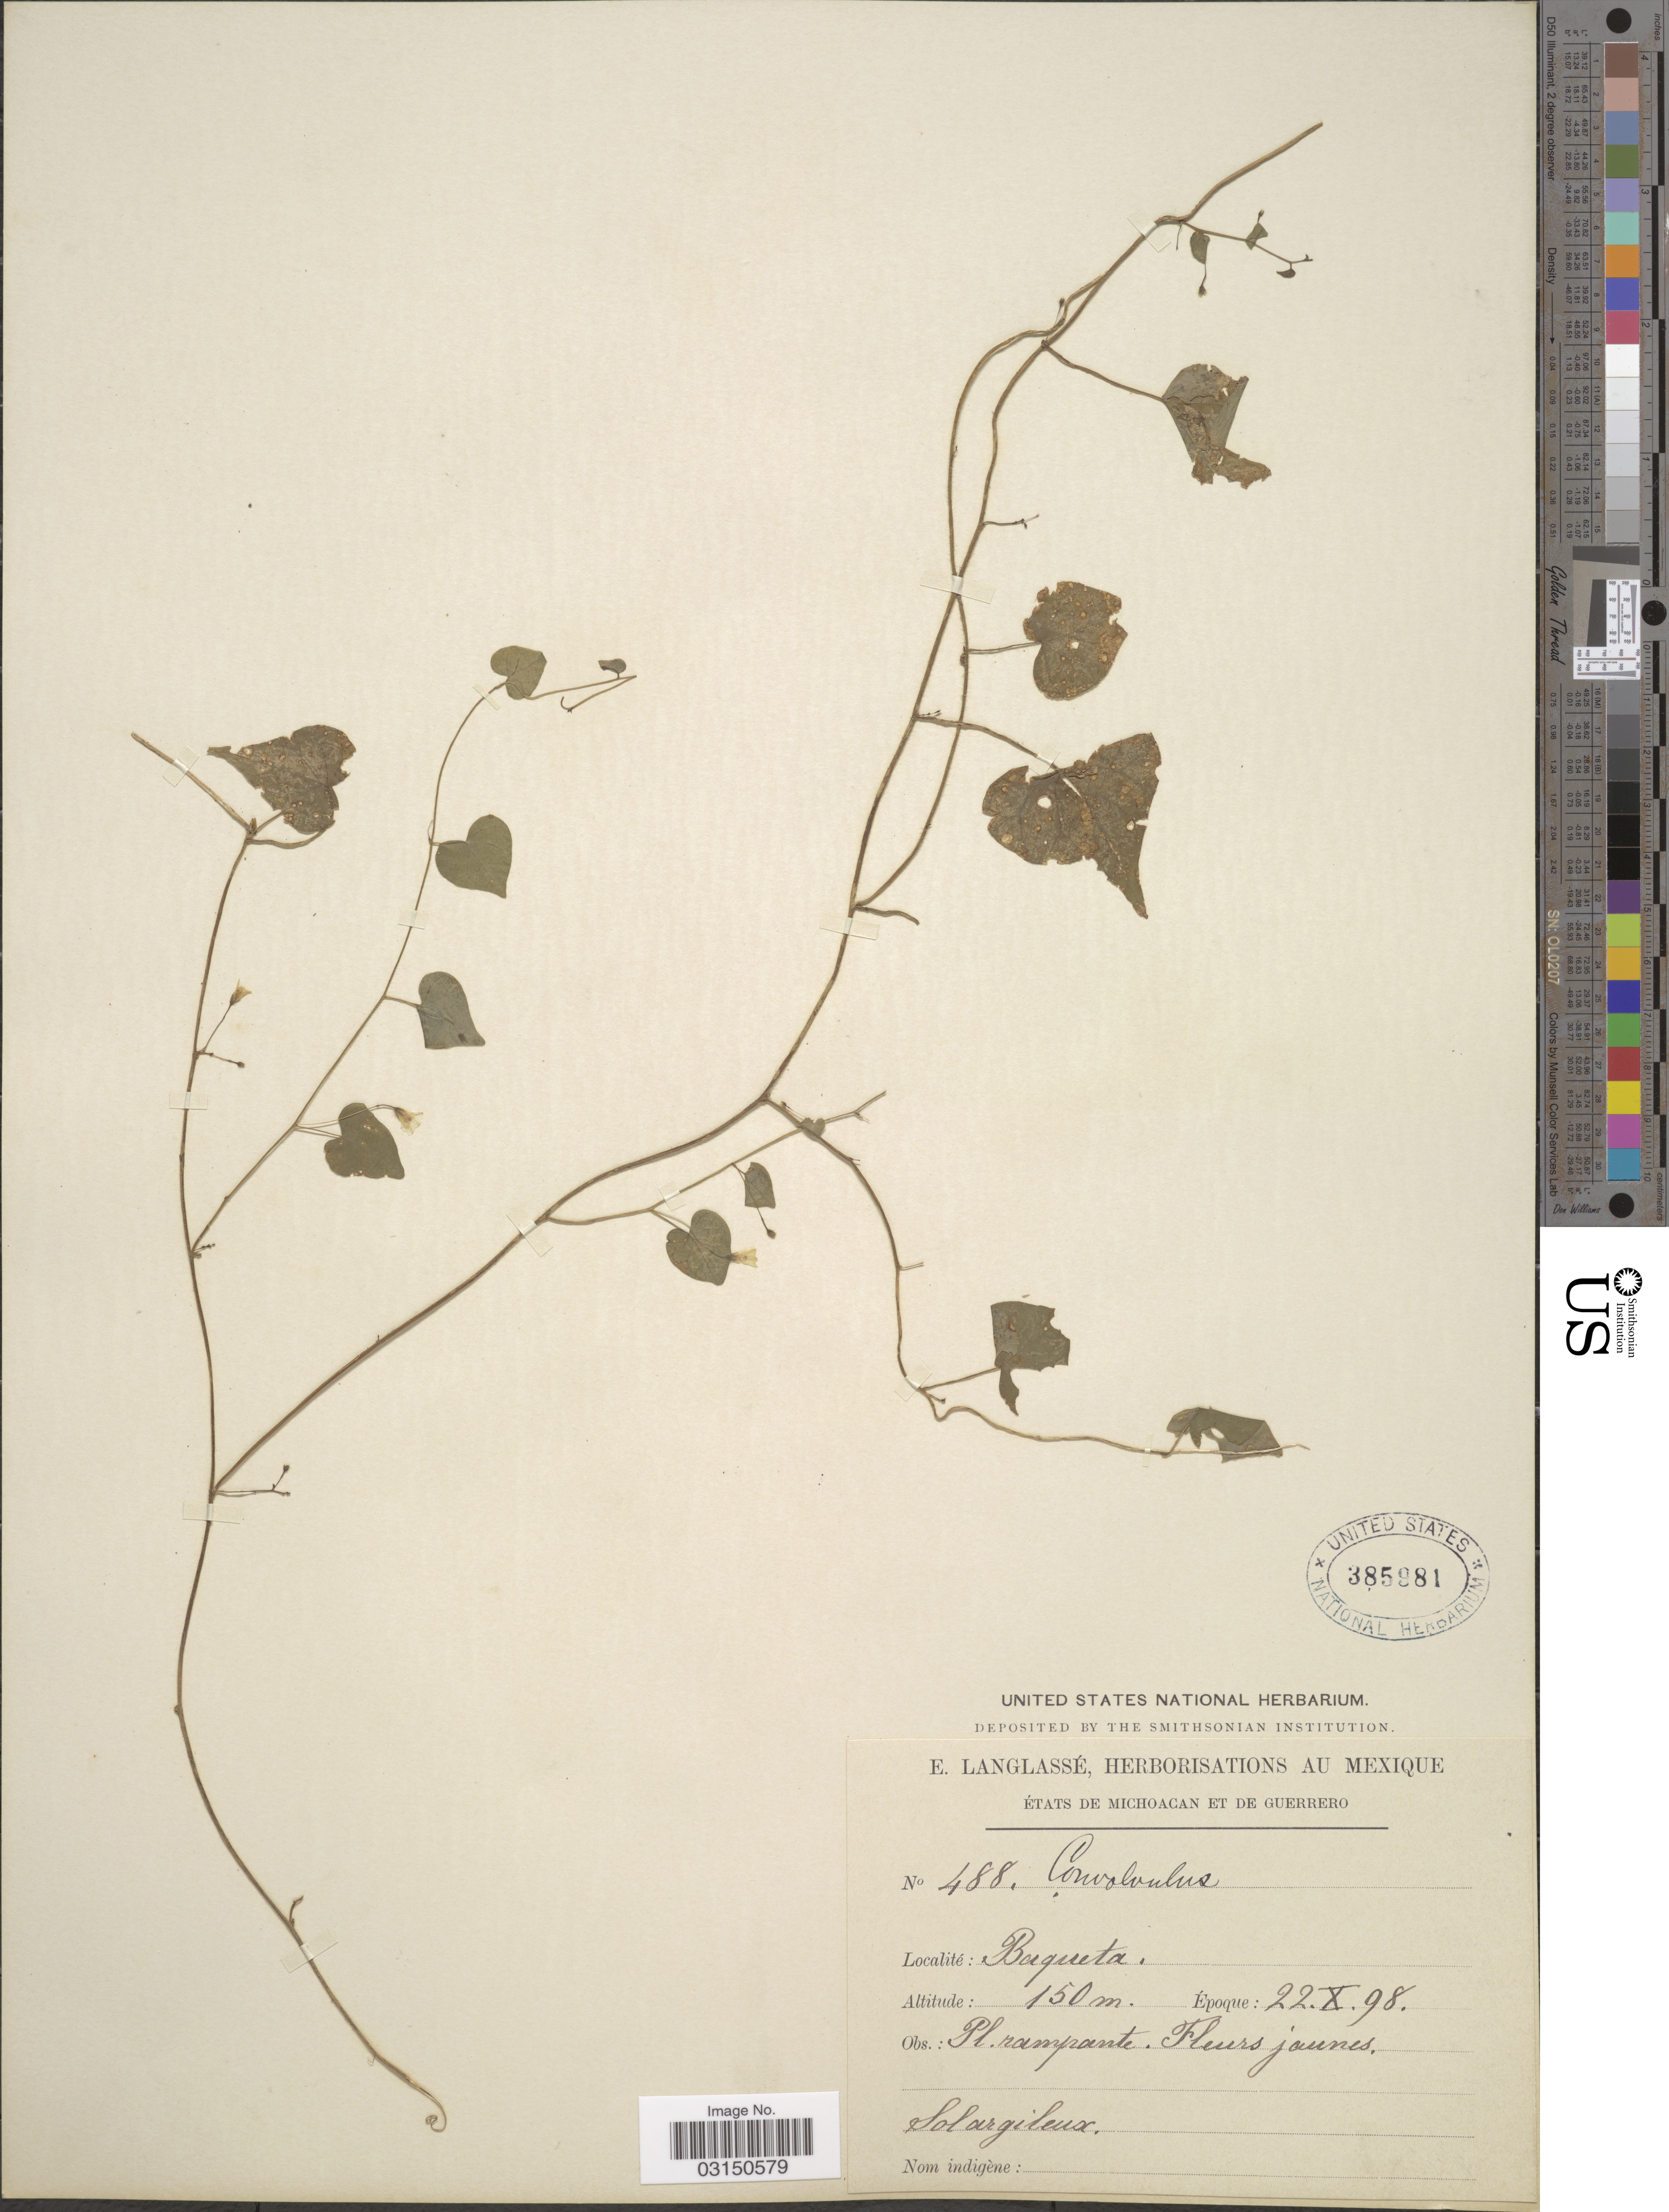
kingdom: Plantae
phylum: Tracheophyta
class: Magnoliopsida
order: Solanales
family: Convolvulaceae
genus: Ipomoea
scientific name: Ipomoea minutiflora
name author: (M. Martens) House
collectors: E. Langlassé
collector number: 488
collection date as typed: Transcribed d/m/y: 22/10/98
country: Mexico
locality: États de Michoacan et de Guerrero. Baqueta.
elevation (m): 150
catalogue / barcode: US 385981